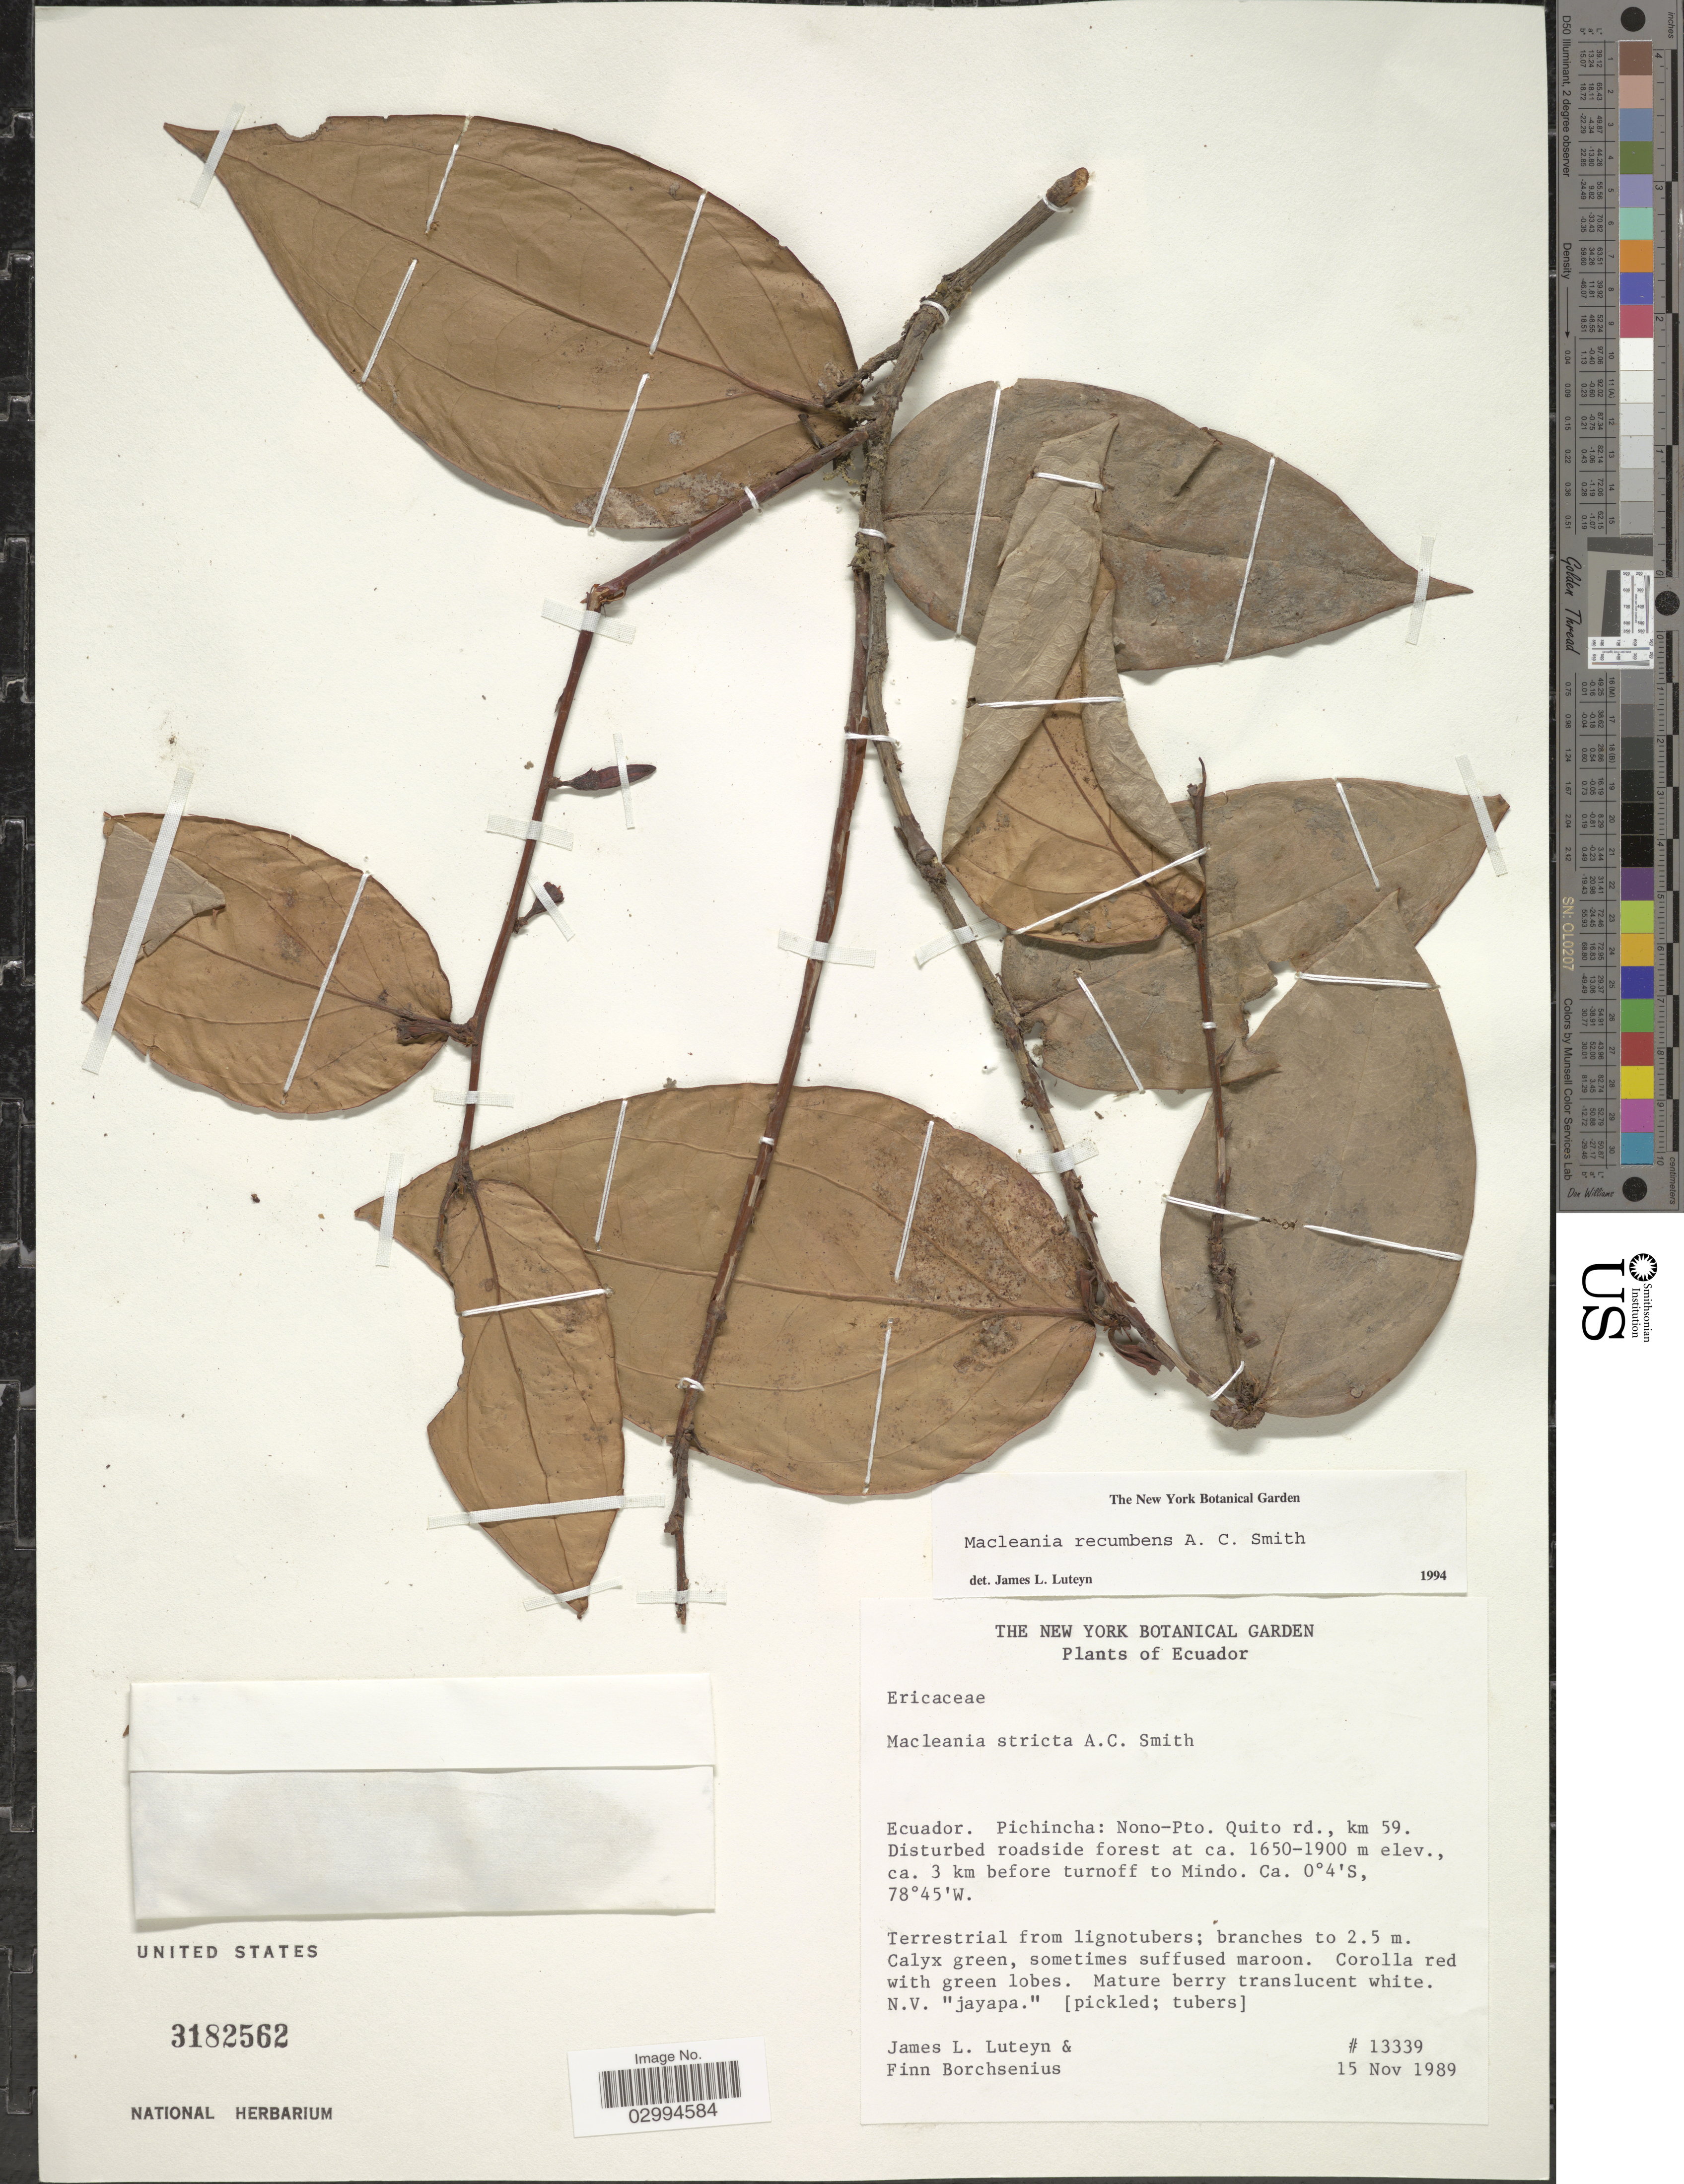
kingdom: Plantae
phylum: Tracheophyta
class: Magnoliopsida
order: Ericales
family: Ericaceae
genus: Macleania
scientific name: Macleania recumbens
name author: A.C. Sm.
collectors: J. L. Luteyn & F. Borchsenius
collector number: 13339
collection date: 1989-11-15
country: Ecuador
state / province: Pichincha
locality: Nono-Pto. Quito rd., km 59. Ca. 3 km before turnoff to Mindo.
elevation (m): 1650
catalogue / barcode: US 3182562